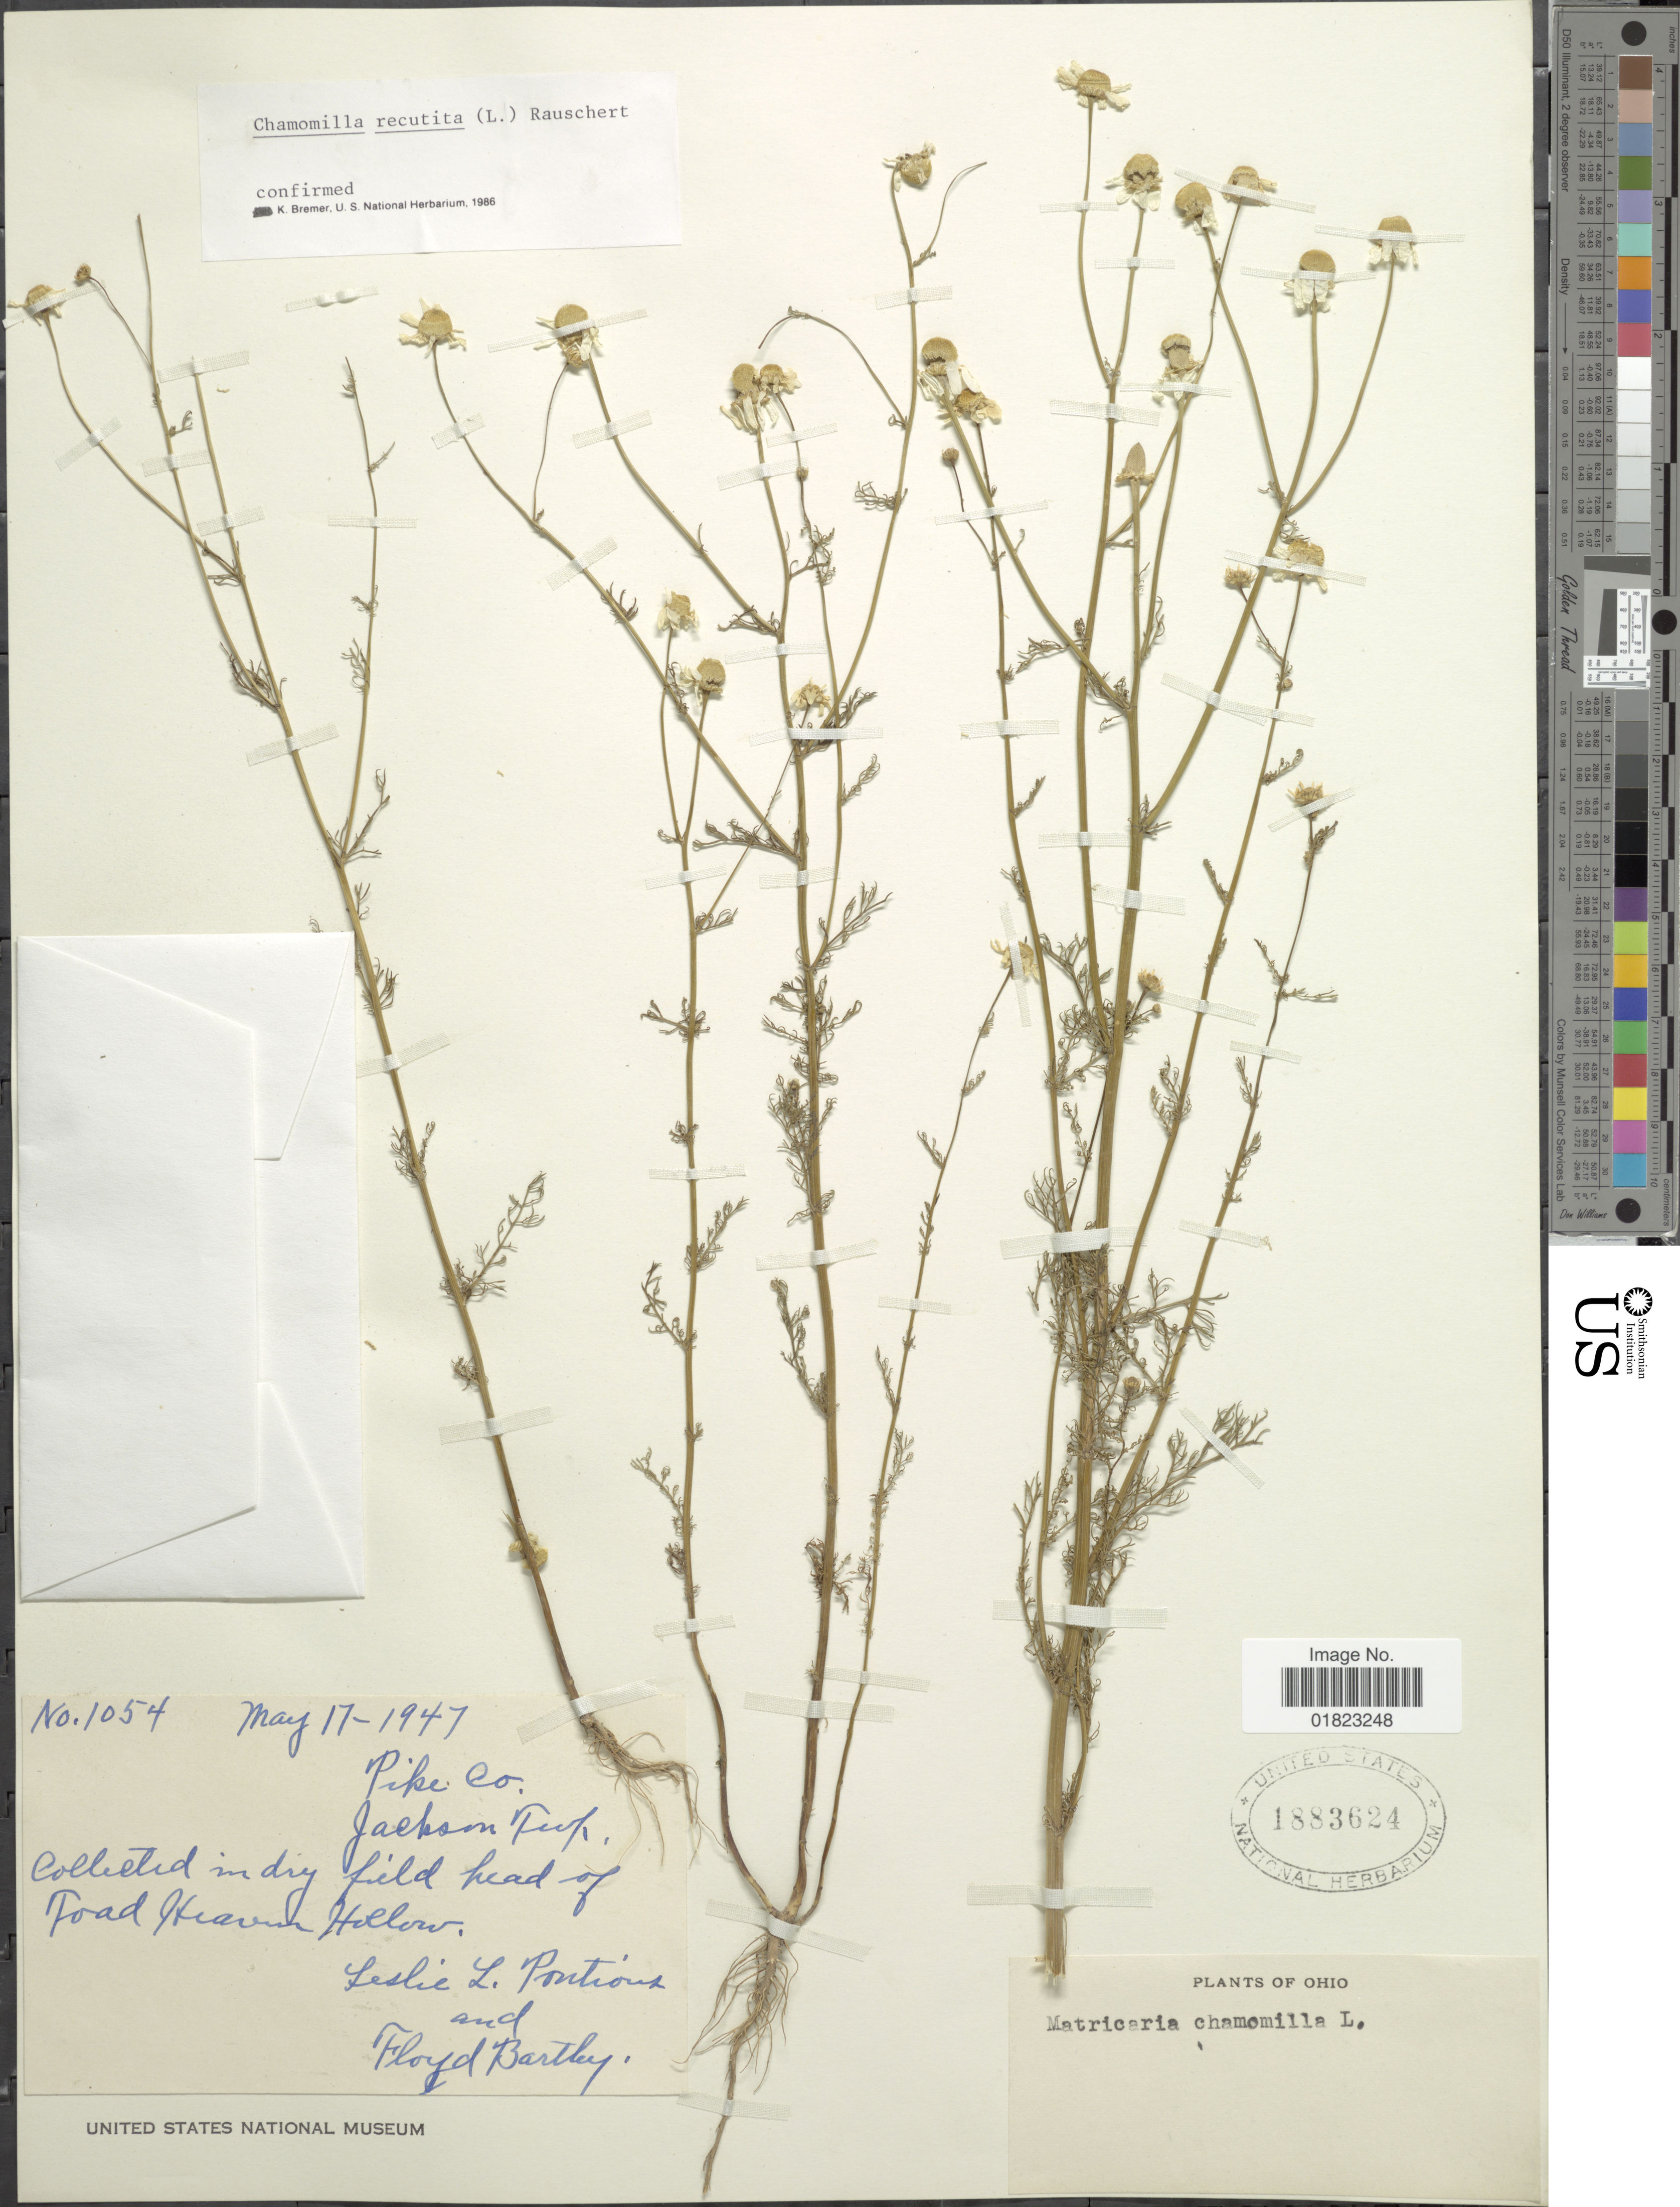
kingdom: Plantae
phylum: Tracheophyta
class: Magnoliopsida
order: Asterales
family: Asteraceae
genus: Matricaria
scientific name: Matricaria recutita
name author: L.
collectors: L. L. Pontious & F. Bartley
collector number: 1054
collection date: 1947-05-17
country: United States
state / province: Ohio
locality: In dry field head of Toad Heaven Hollow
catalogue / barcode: US 1883624